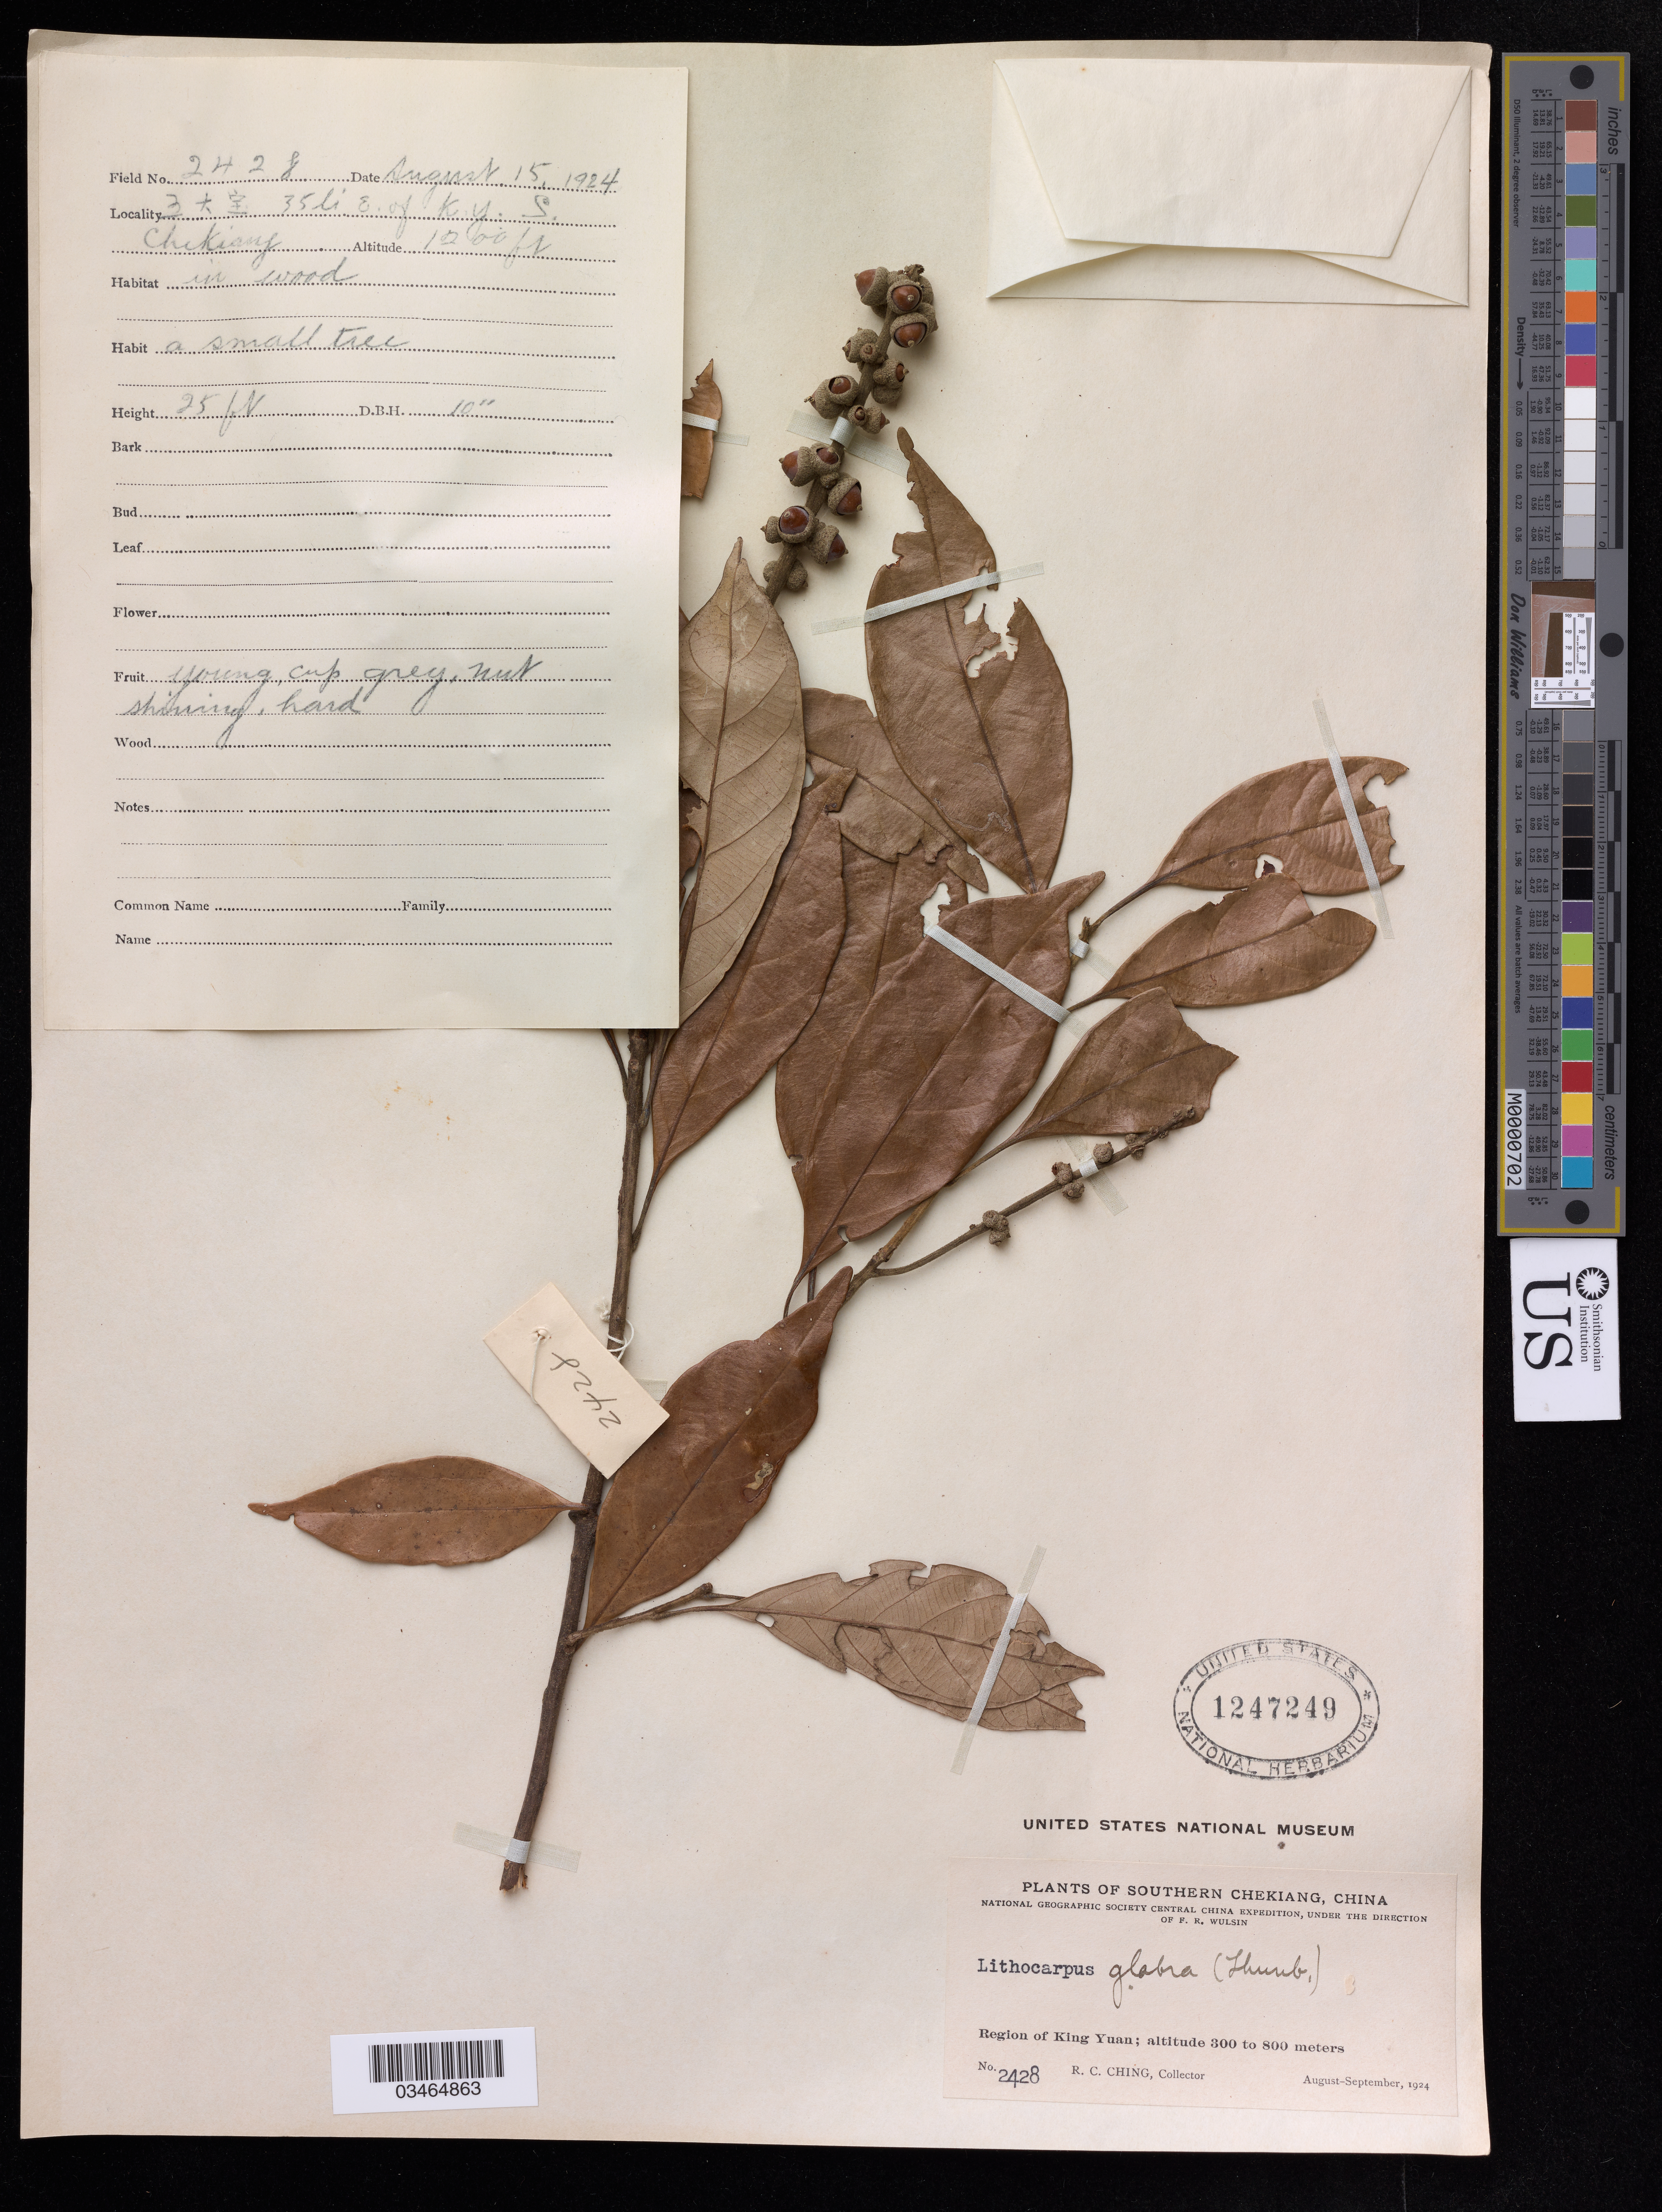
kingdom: Plantae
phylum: Tracheophyta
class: Magnoliopsida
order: Fagales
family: Fagaceae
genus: Lithocarpus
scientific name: Lithocarpus glaber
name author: (Thunb.) Nakai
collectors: R. Ching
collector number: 2428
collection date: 1924-08-15/1924-09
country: China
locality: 3 X 35 li E. of K. Y. S. Chekiang?, Southern Chekiang, Region of King Yuan.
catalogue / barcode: US 1247249